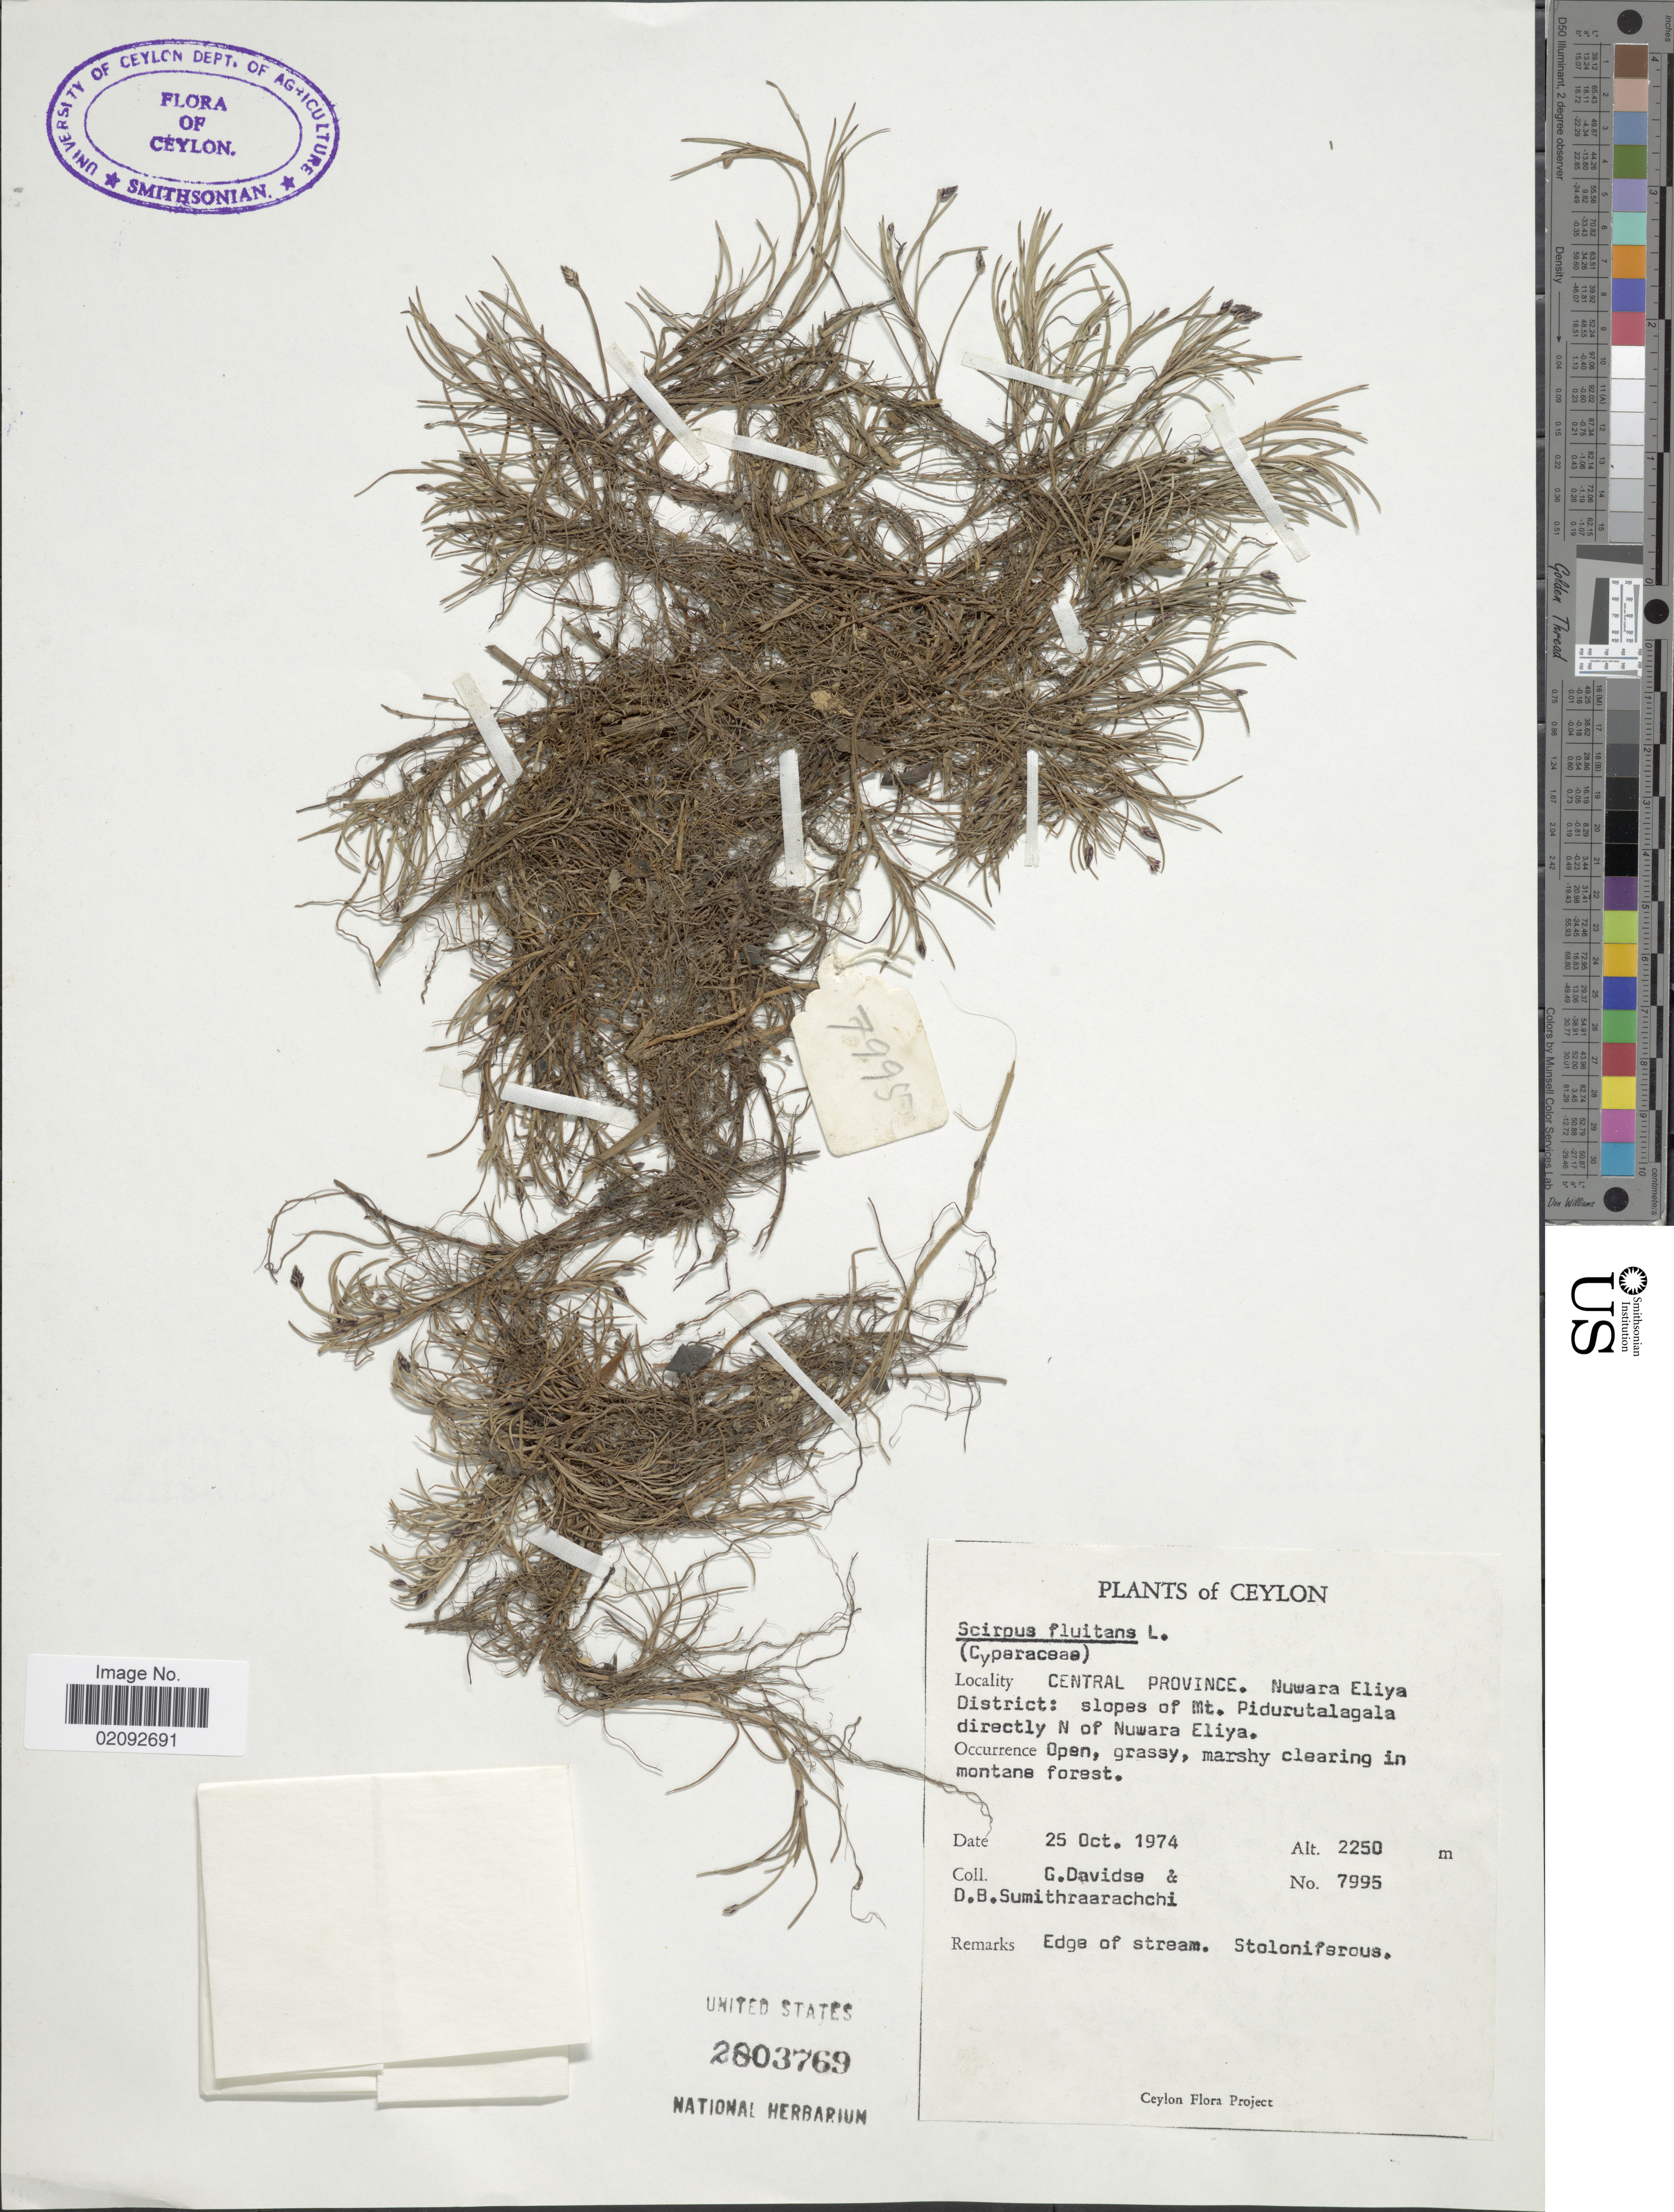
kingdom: Plantae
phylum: Tracheophyta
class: Liliopsida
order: Poales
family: Cyperaceae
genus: Isolepis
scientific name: Isolepis fluitans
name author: (L.) R. Br.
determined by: Strong, Mark T., (BOT), Smithsonian Institution - National Museum of Natural History (UNITED STATES)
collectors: G. Davidse & D. B. Sumithraarachchi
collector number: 7995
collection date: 1974-10-25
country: Sri Lanka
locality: Ceylon, Central Province, Nuwara Eliya, District: slopes of Mt. Pidurutalagala directly N of Nuwara eliya, in montane forest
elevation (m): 2250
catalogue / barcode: US 2803769